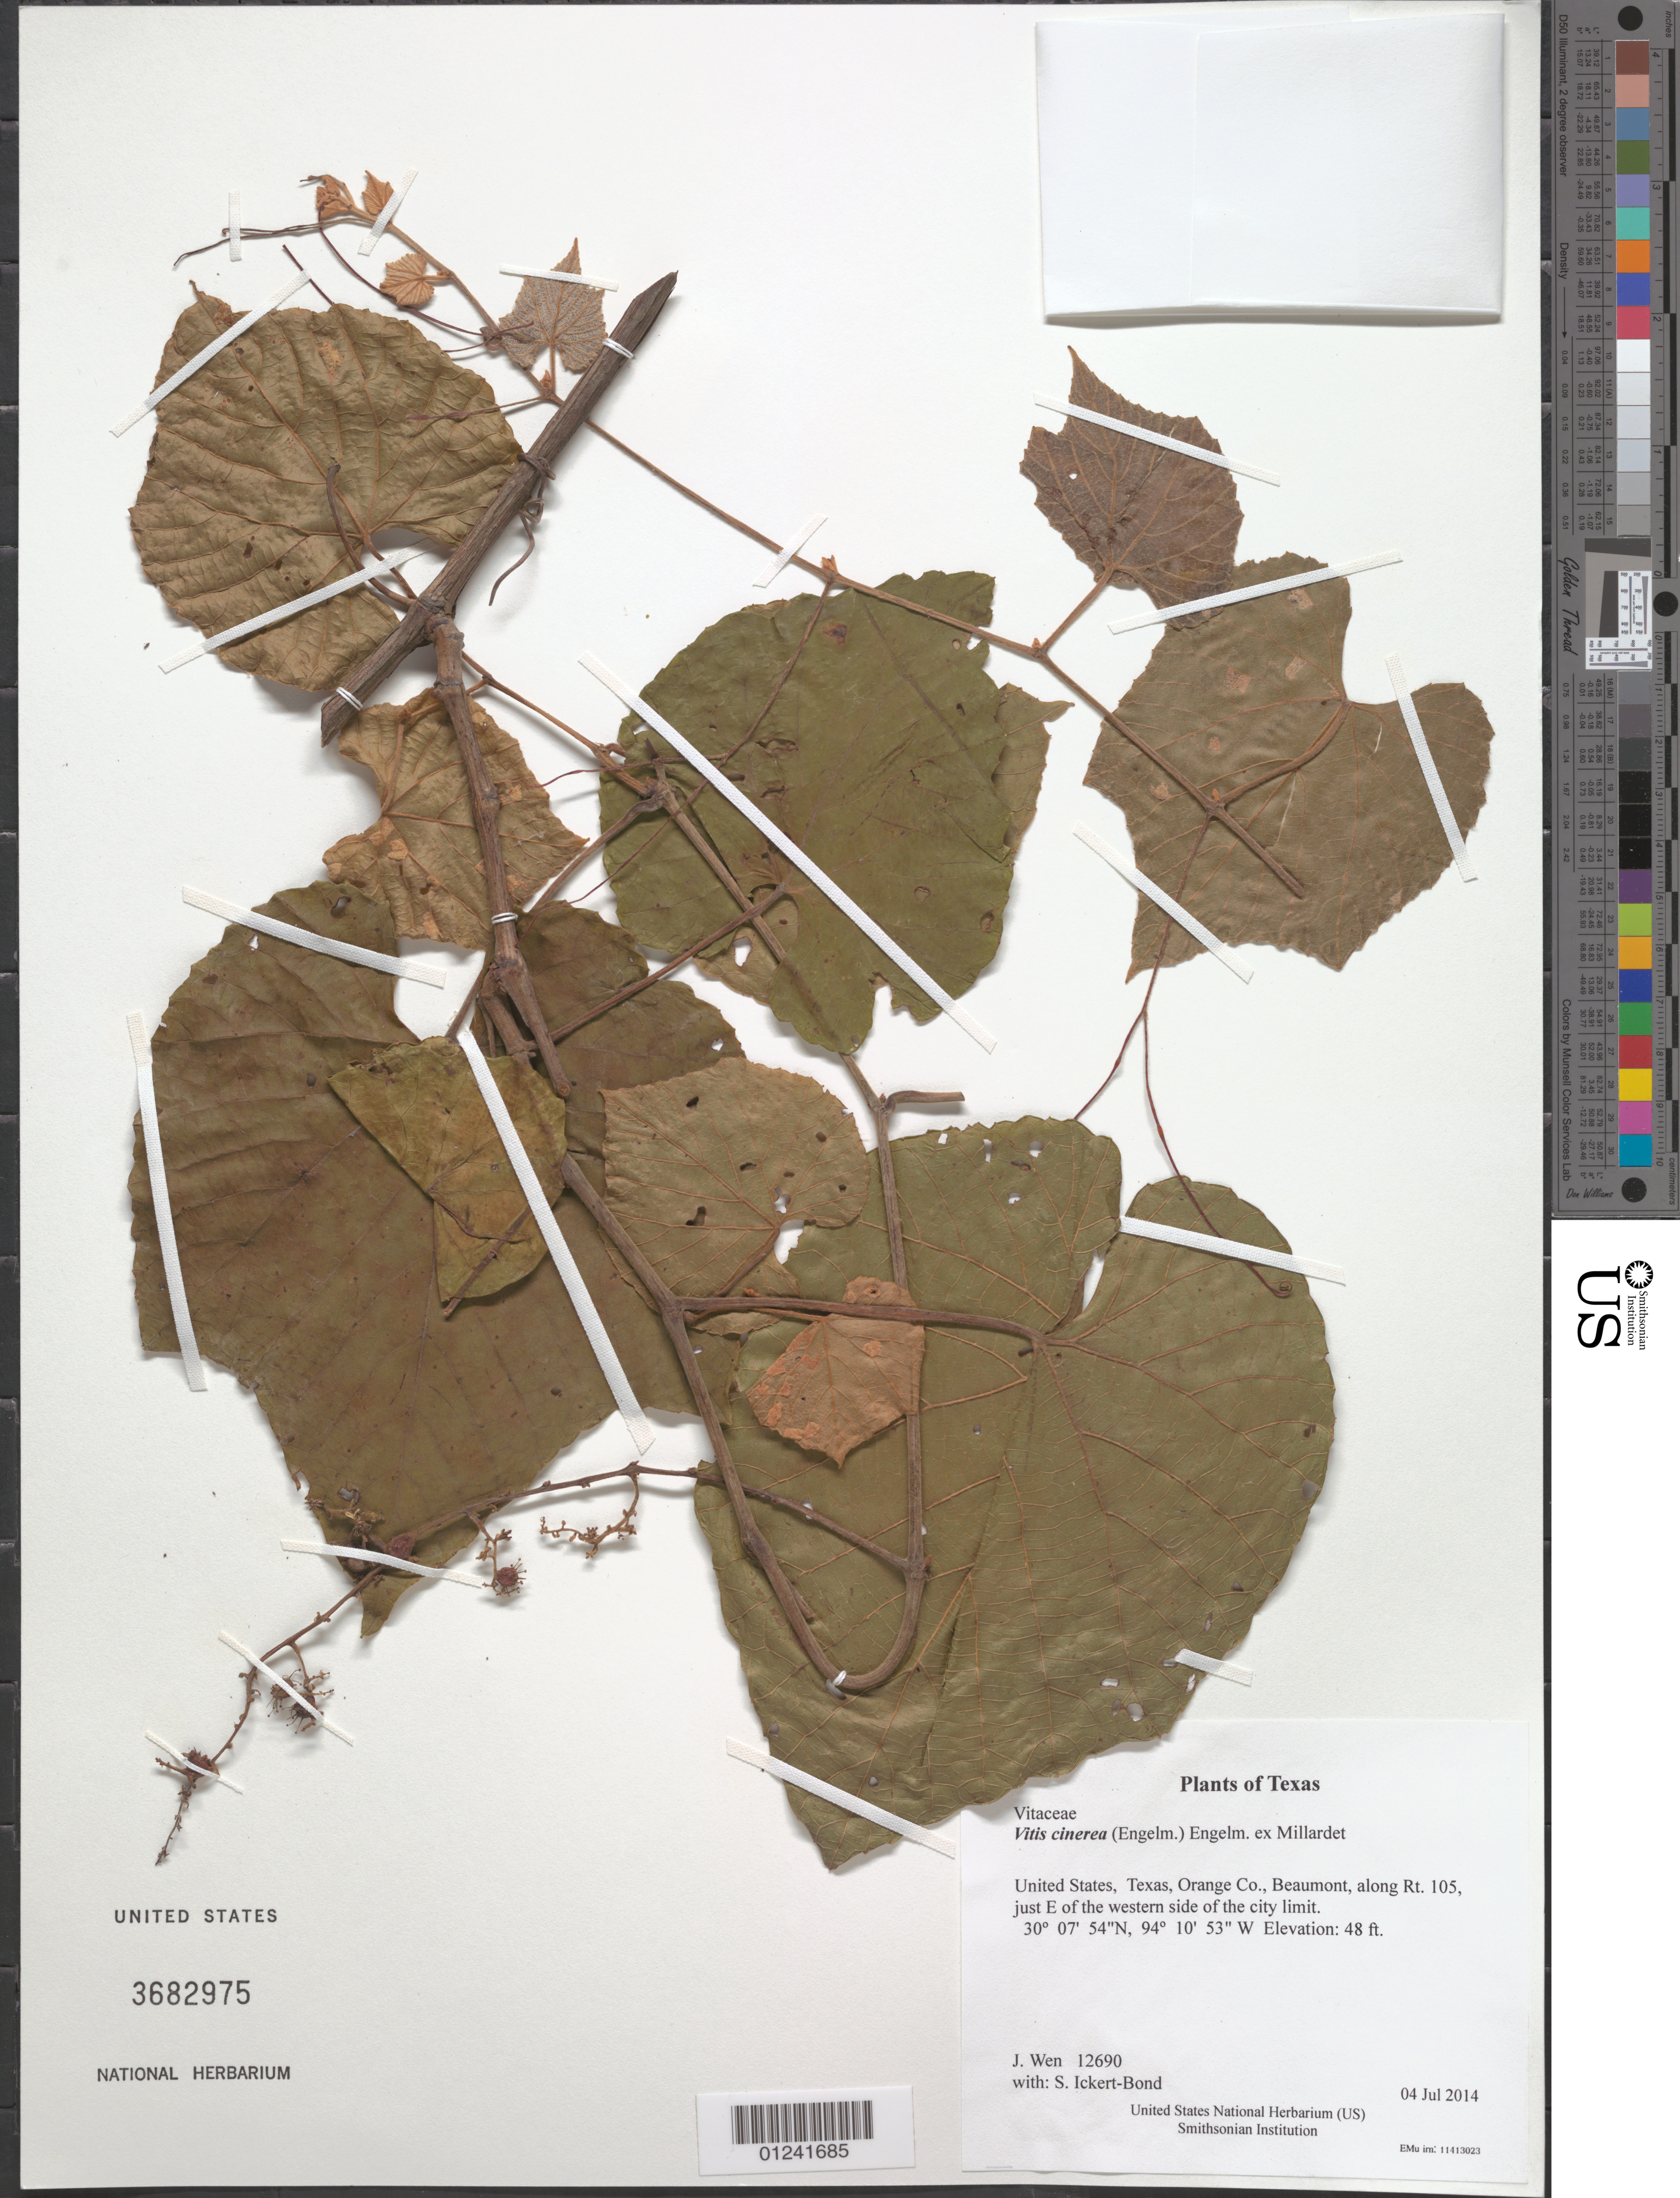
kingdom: Plantae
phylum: Tracheophyta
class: Magnoliopsida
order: Vitales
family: Vitaceae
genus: Vitis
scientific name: Vitis cinerea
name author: (Engelm.) Millardet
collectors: J. Wen & S. Ickert-Bond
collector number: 12690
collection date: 2014-07-04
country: United States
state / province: Texas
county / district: Orange Co.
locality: Beaumont, along Rt. 105, just E of the western side of the city limit.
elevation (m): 15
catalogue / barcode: US 3682975